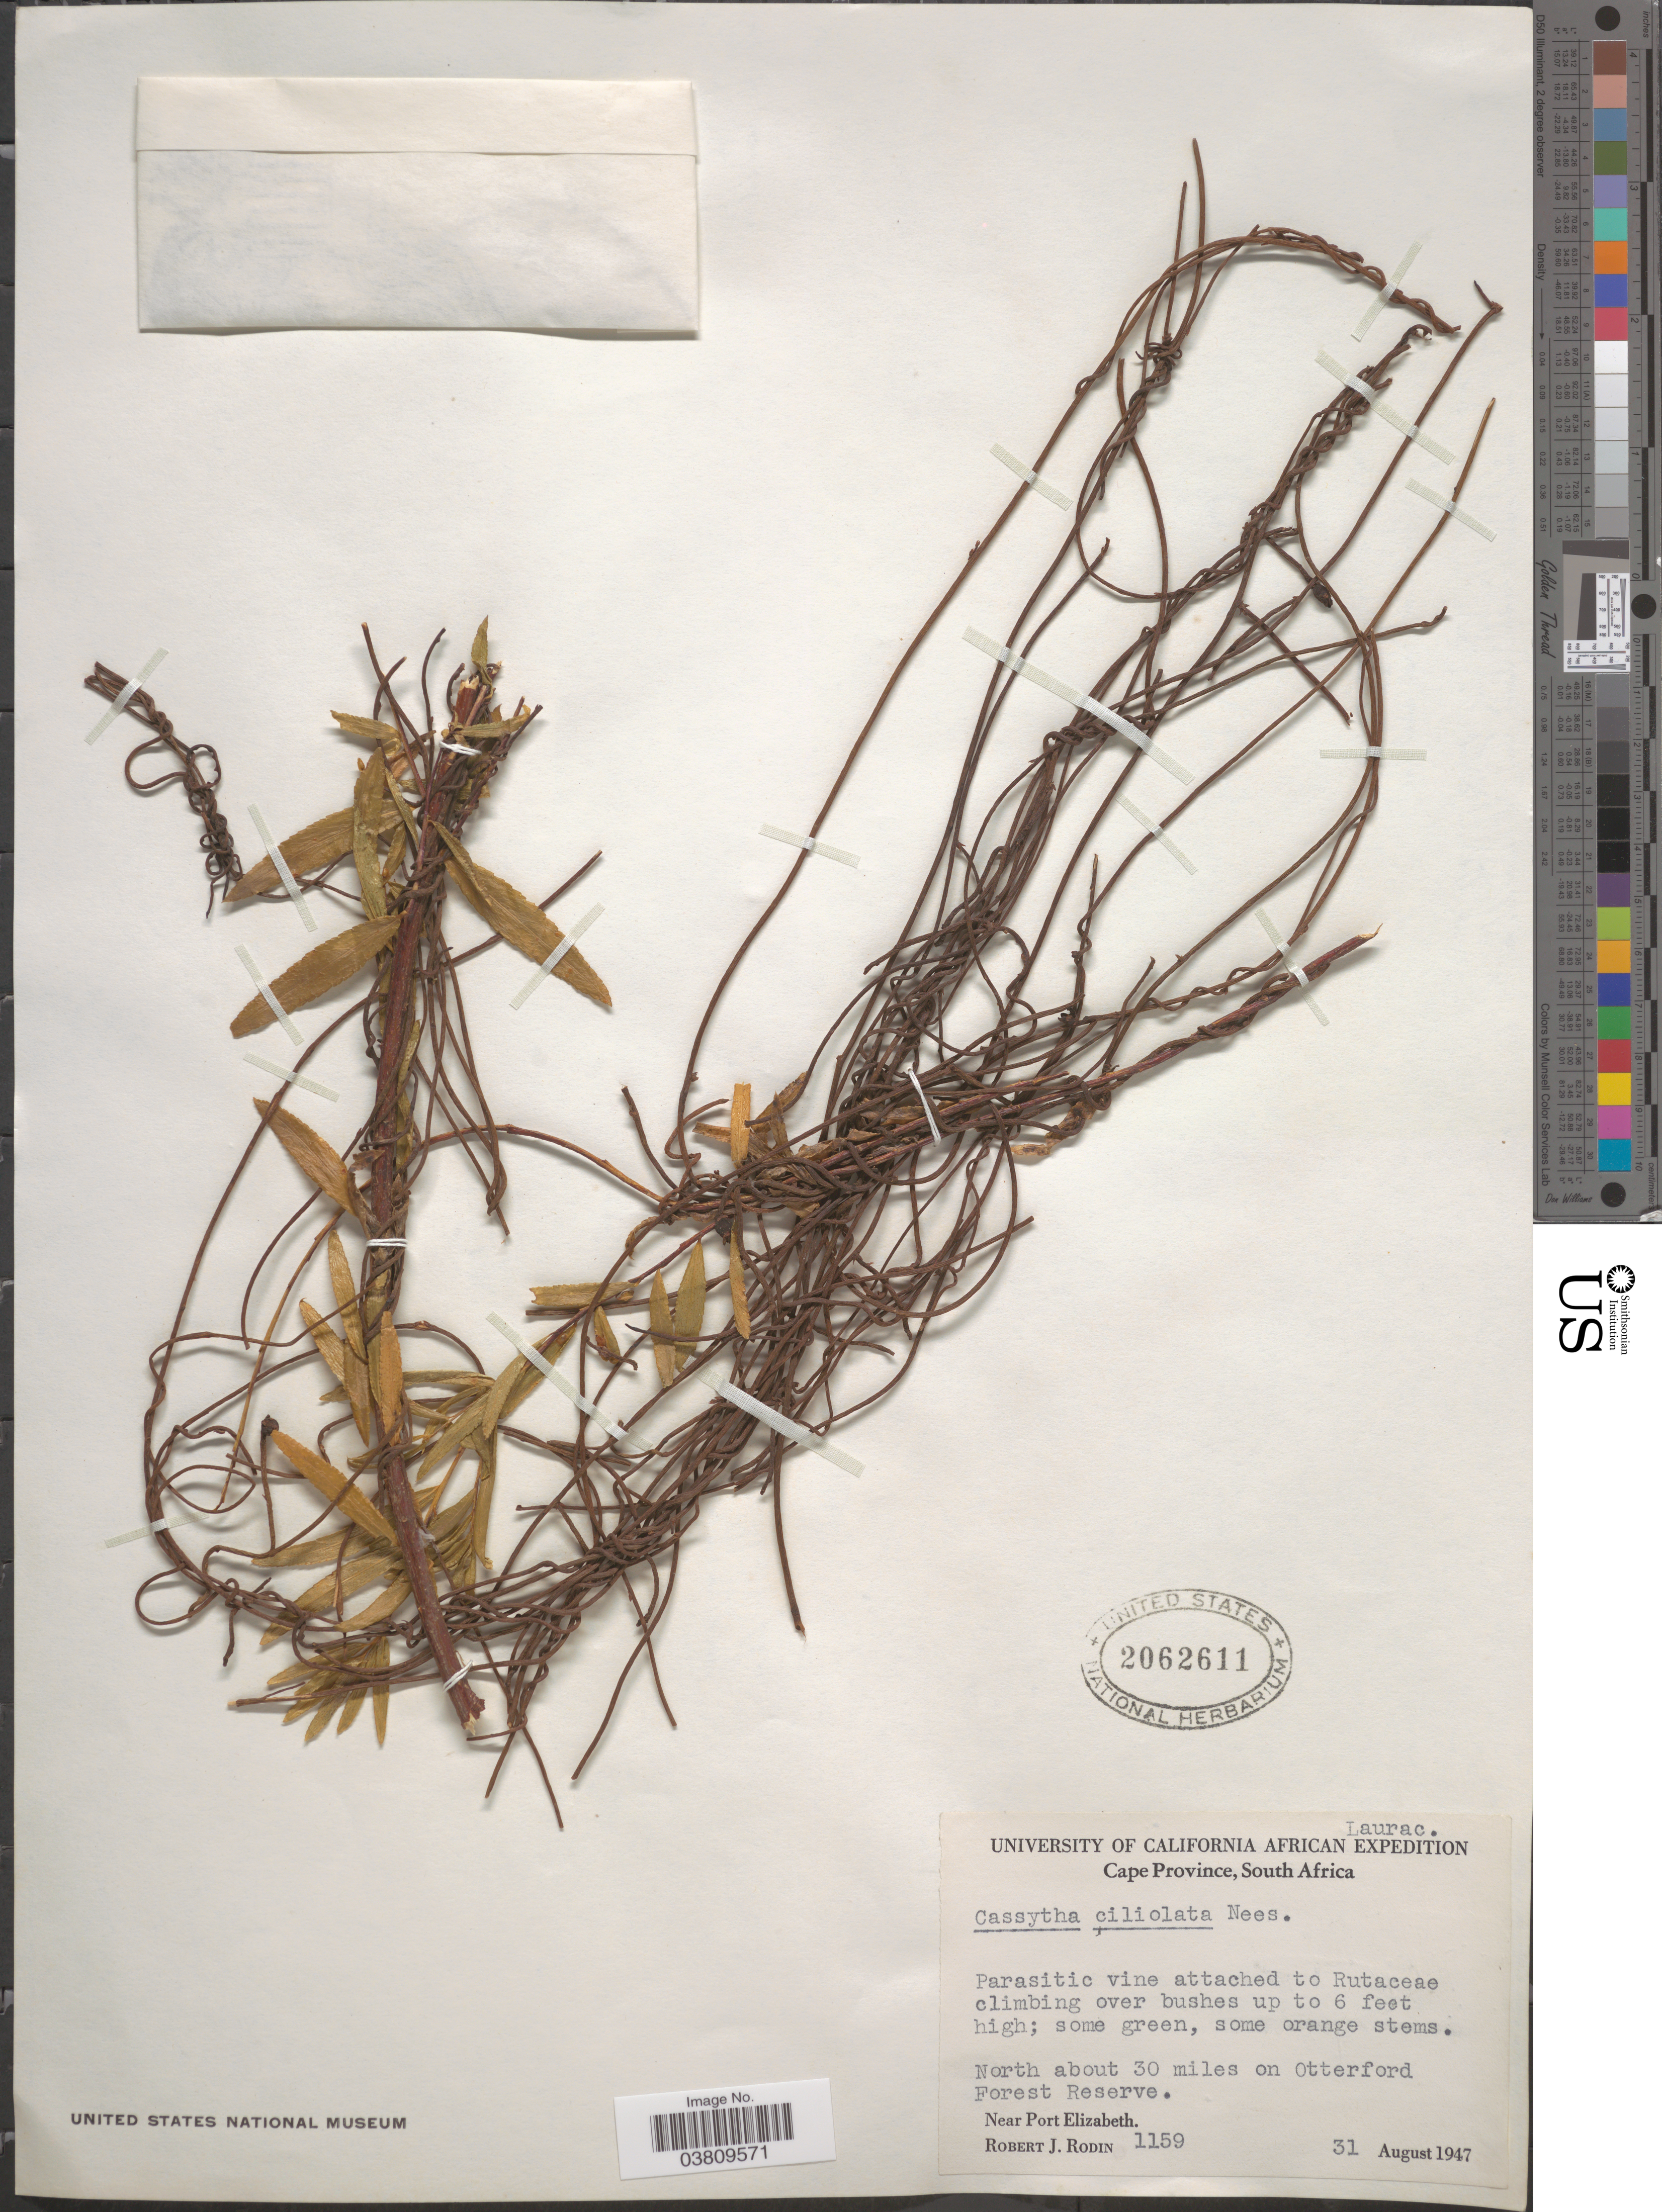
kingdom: Plantae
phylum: Tracheophyta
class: Magnoliopsida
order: Laurales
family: Lauraceae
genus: Cassytha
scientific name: Cassytha ciliolata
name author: Nees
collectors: R. J. Rodin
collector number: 1159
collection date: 1947-08-31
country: South Africa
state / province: Eastern Cape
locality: North about 30 miles on Otterford Forest Reserve. Near Port Elizabeth.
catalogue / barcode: US 2062611